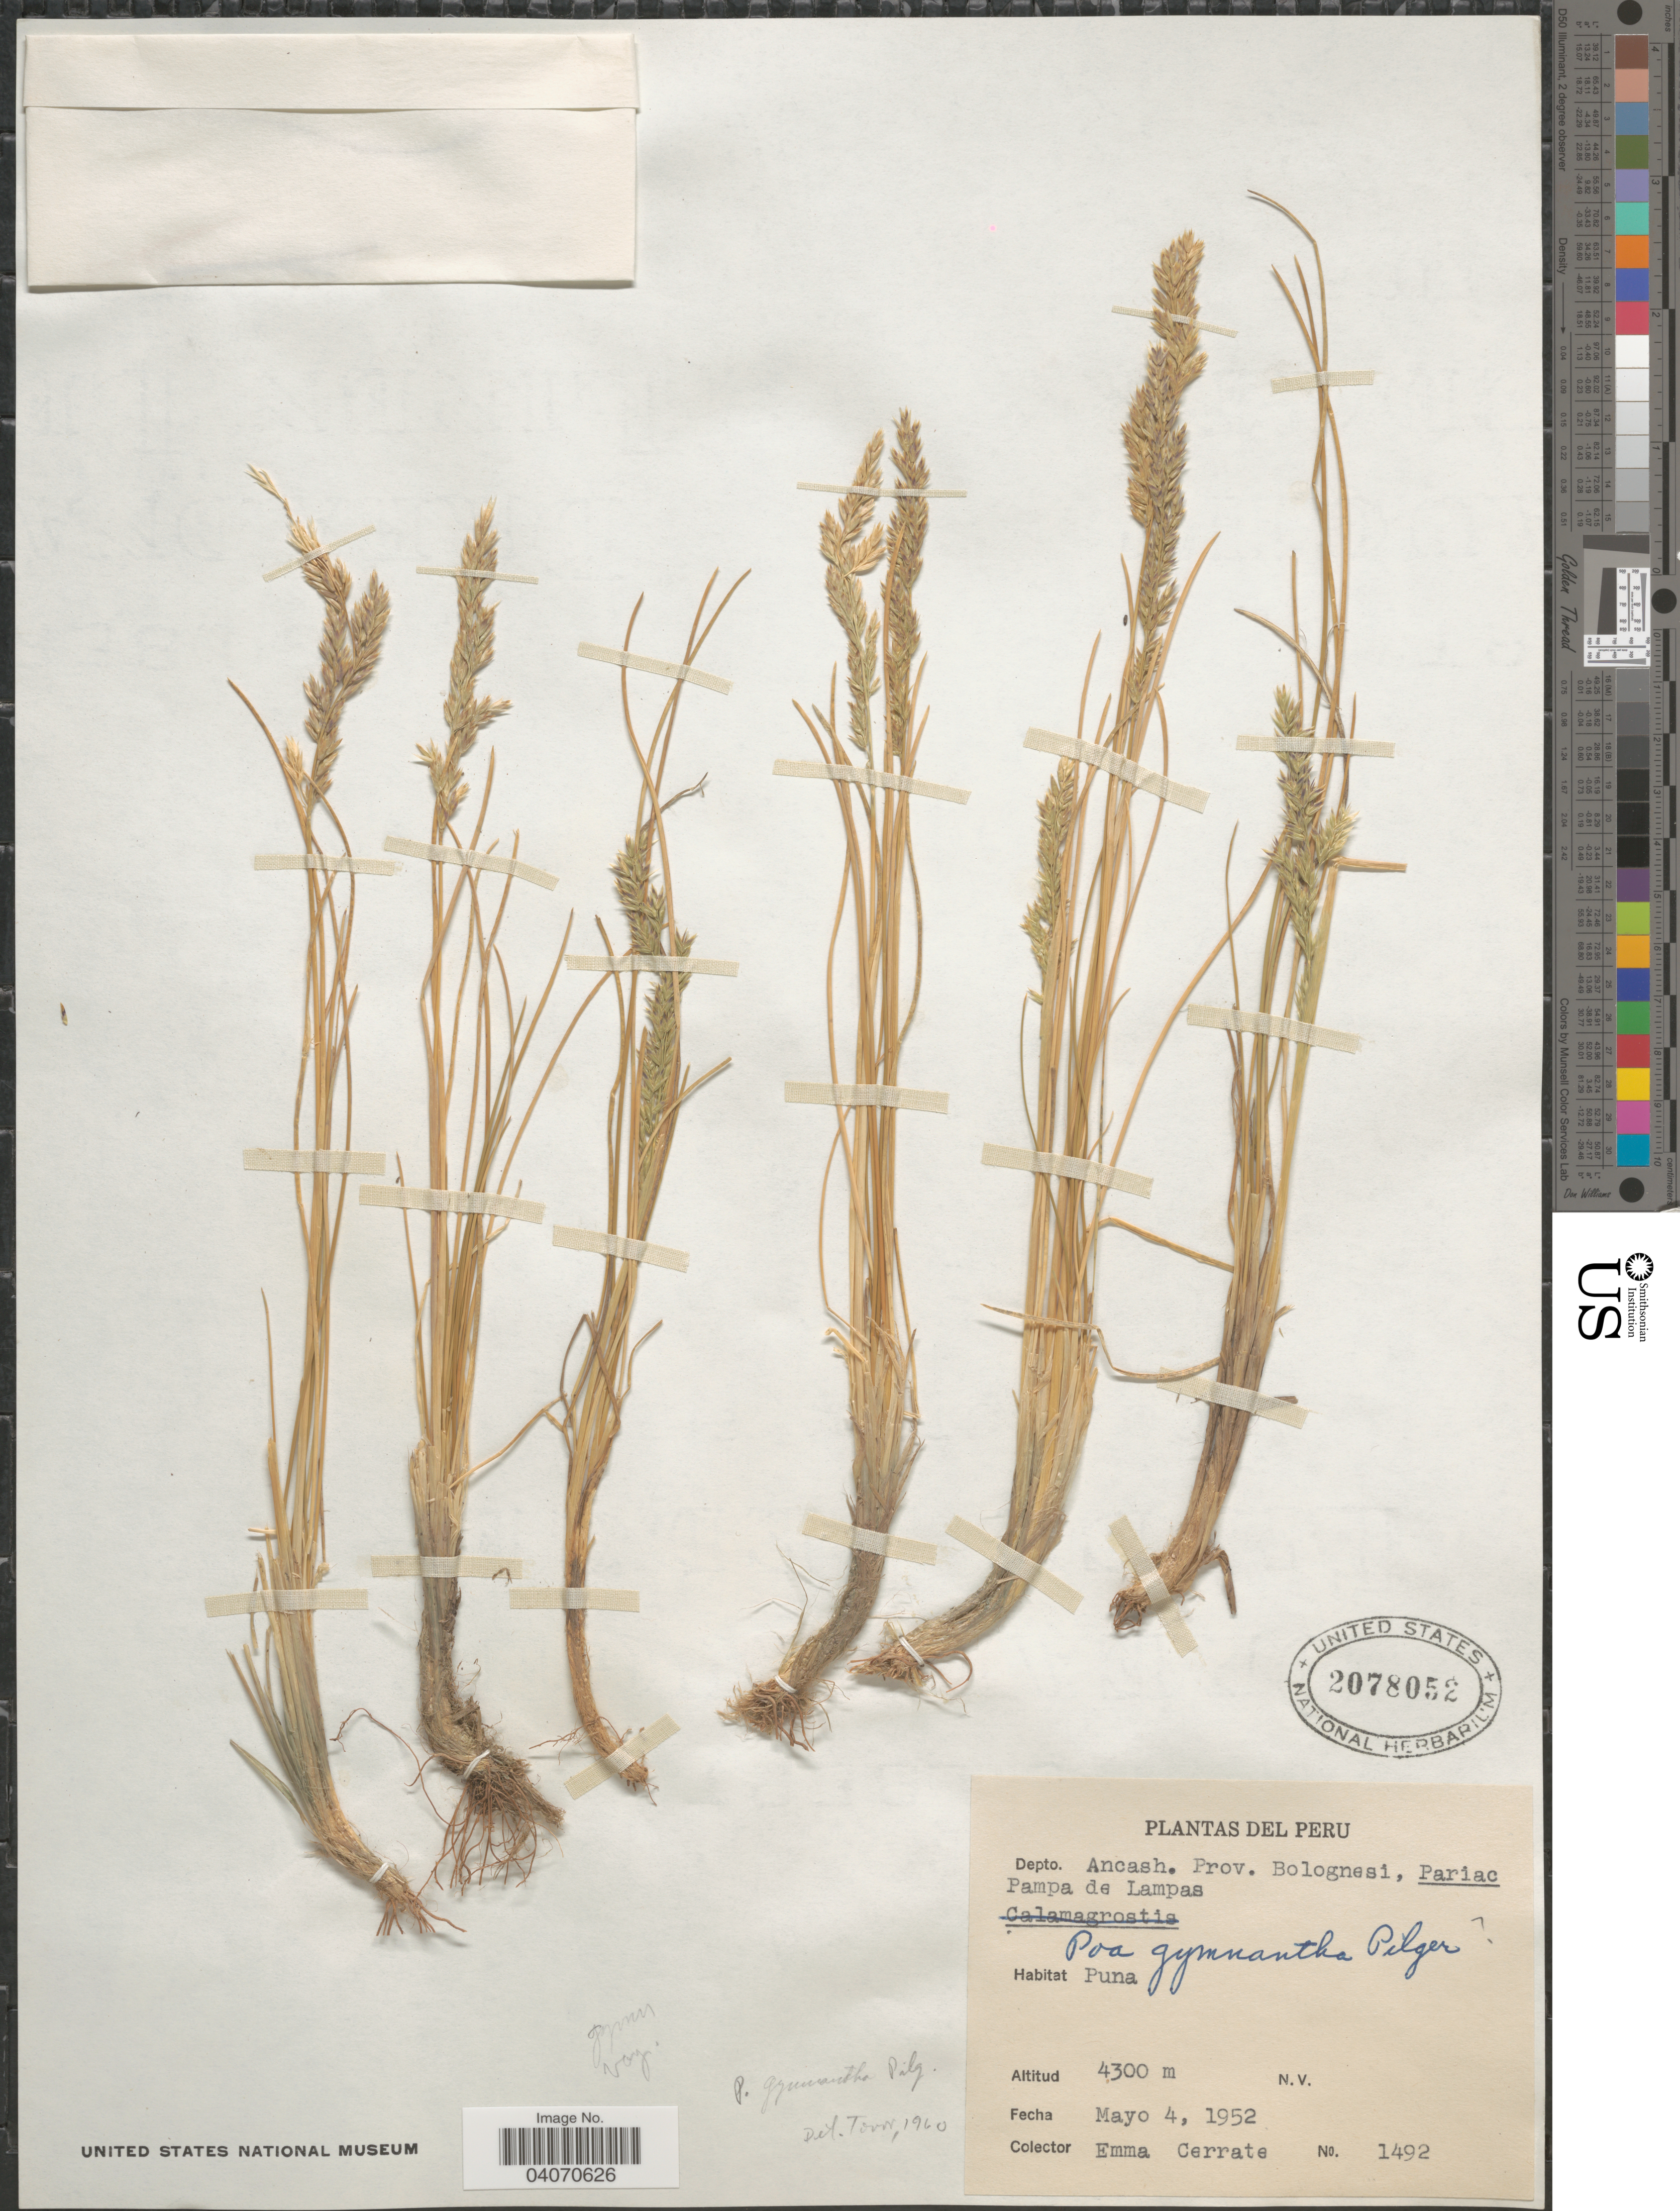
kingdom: Plantae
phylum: Tracheophyta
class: Liliopsida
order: Poales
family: Poaceae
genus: Poa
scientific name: Poa gymnantha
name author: Pilg.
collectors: E. Cerrate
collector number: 1492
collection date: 1952-05-04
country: Peru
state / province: Ancash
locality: Depto. Ancash. Prov. Bolognesi, Pariac Pampa de Lampas.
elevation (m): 4300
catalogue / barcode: US 2078052